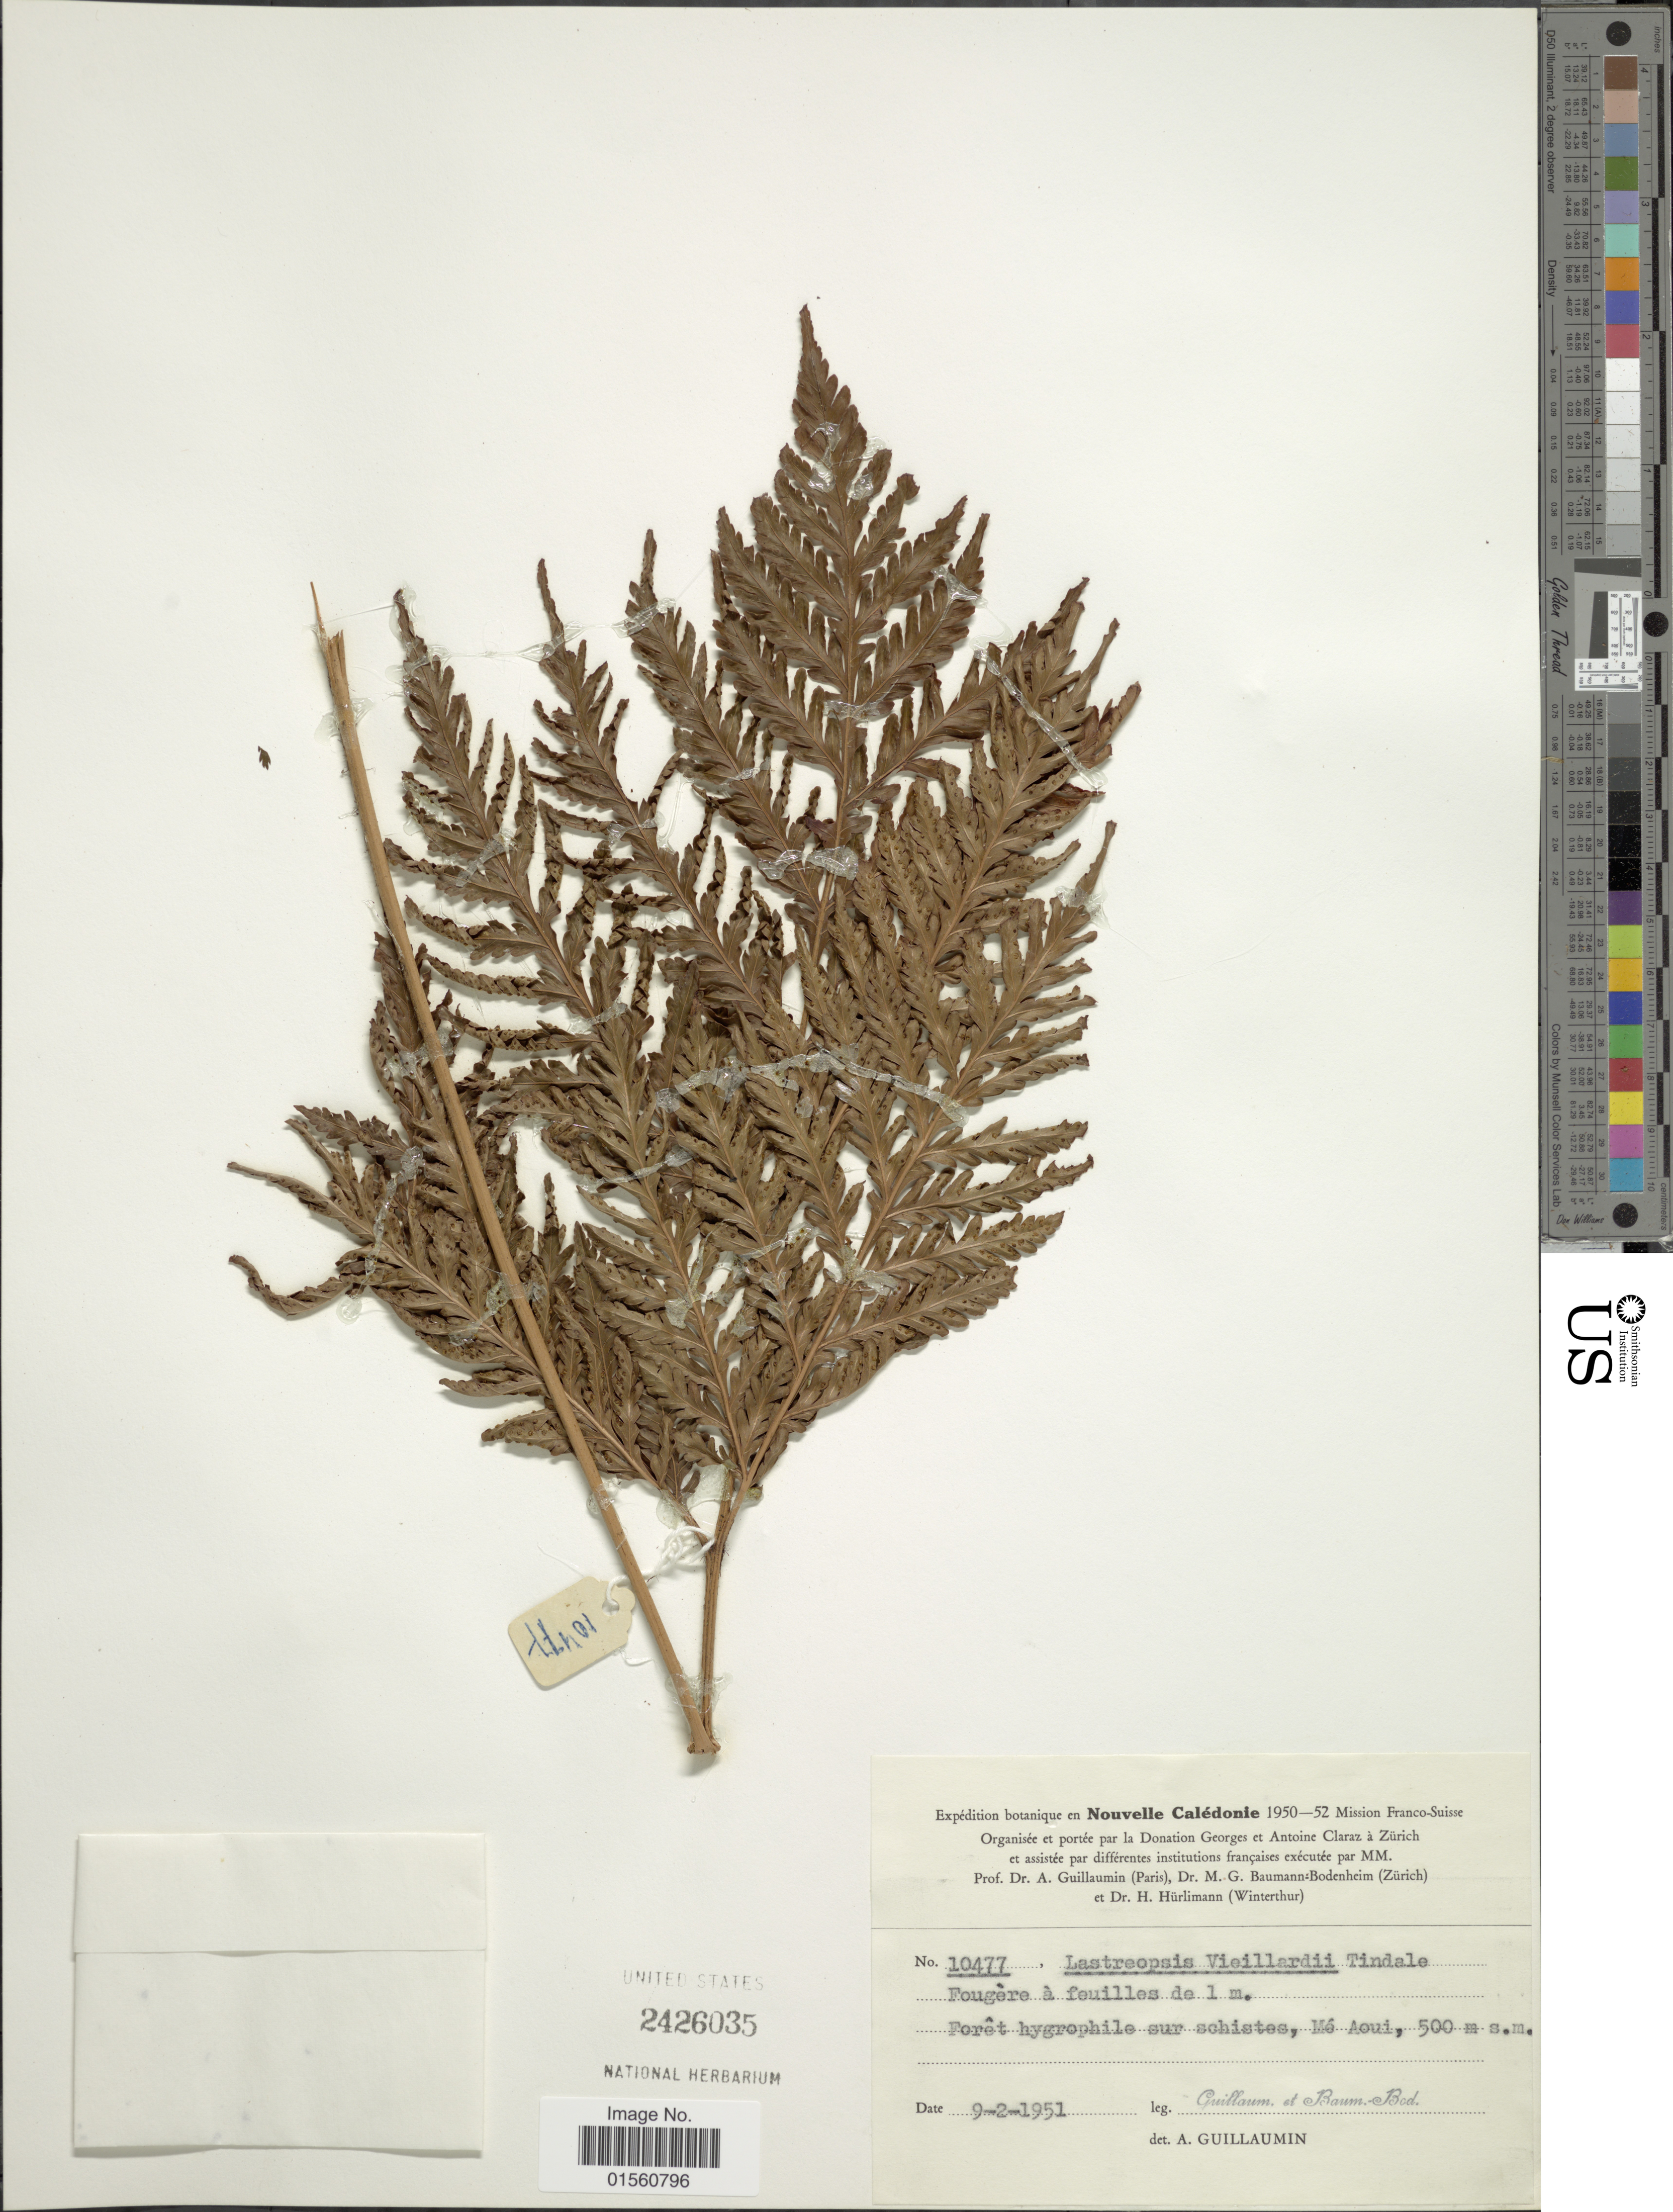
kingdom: Plantae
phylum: Tracheophyta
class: Polypodiopsida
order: Polypodiales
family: Dryopteridaceae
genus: Lastreopsis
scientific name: Lastreopsis vieillardii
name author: (Mett.) Tindale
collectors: A. Guillaumin & M. G. Baumann-Bodenheim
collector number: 10477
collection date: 1951-02-09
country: New Caledonia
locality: Forêt hygrophile sur schistes, Mé Aoui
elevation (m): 500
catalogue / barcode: US 2426035